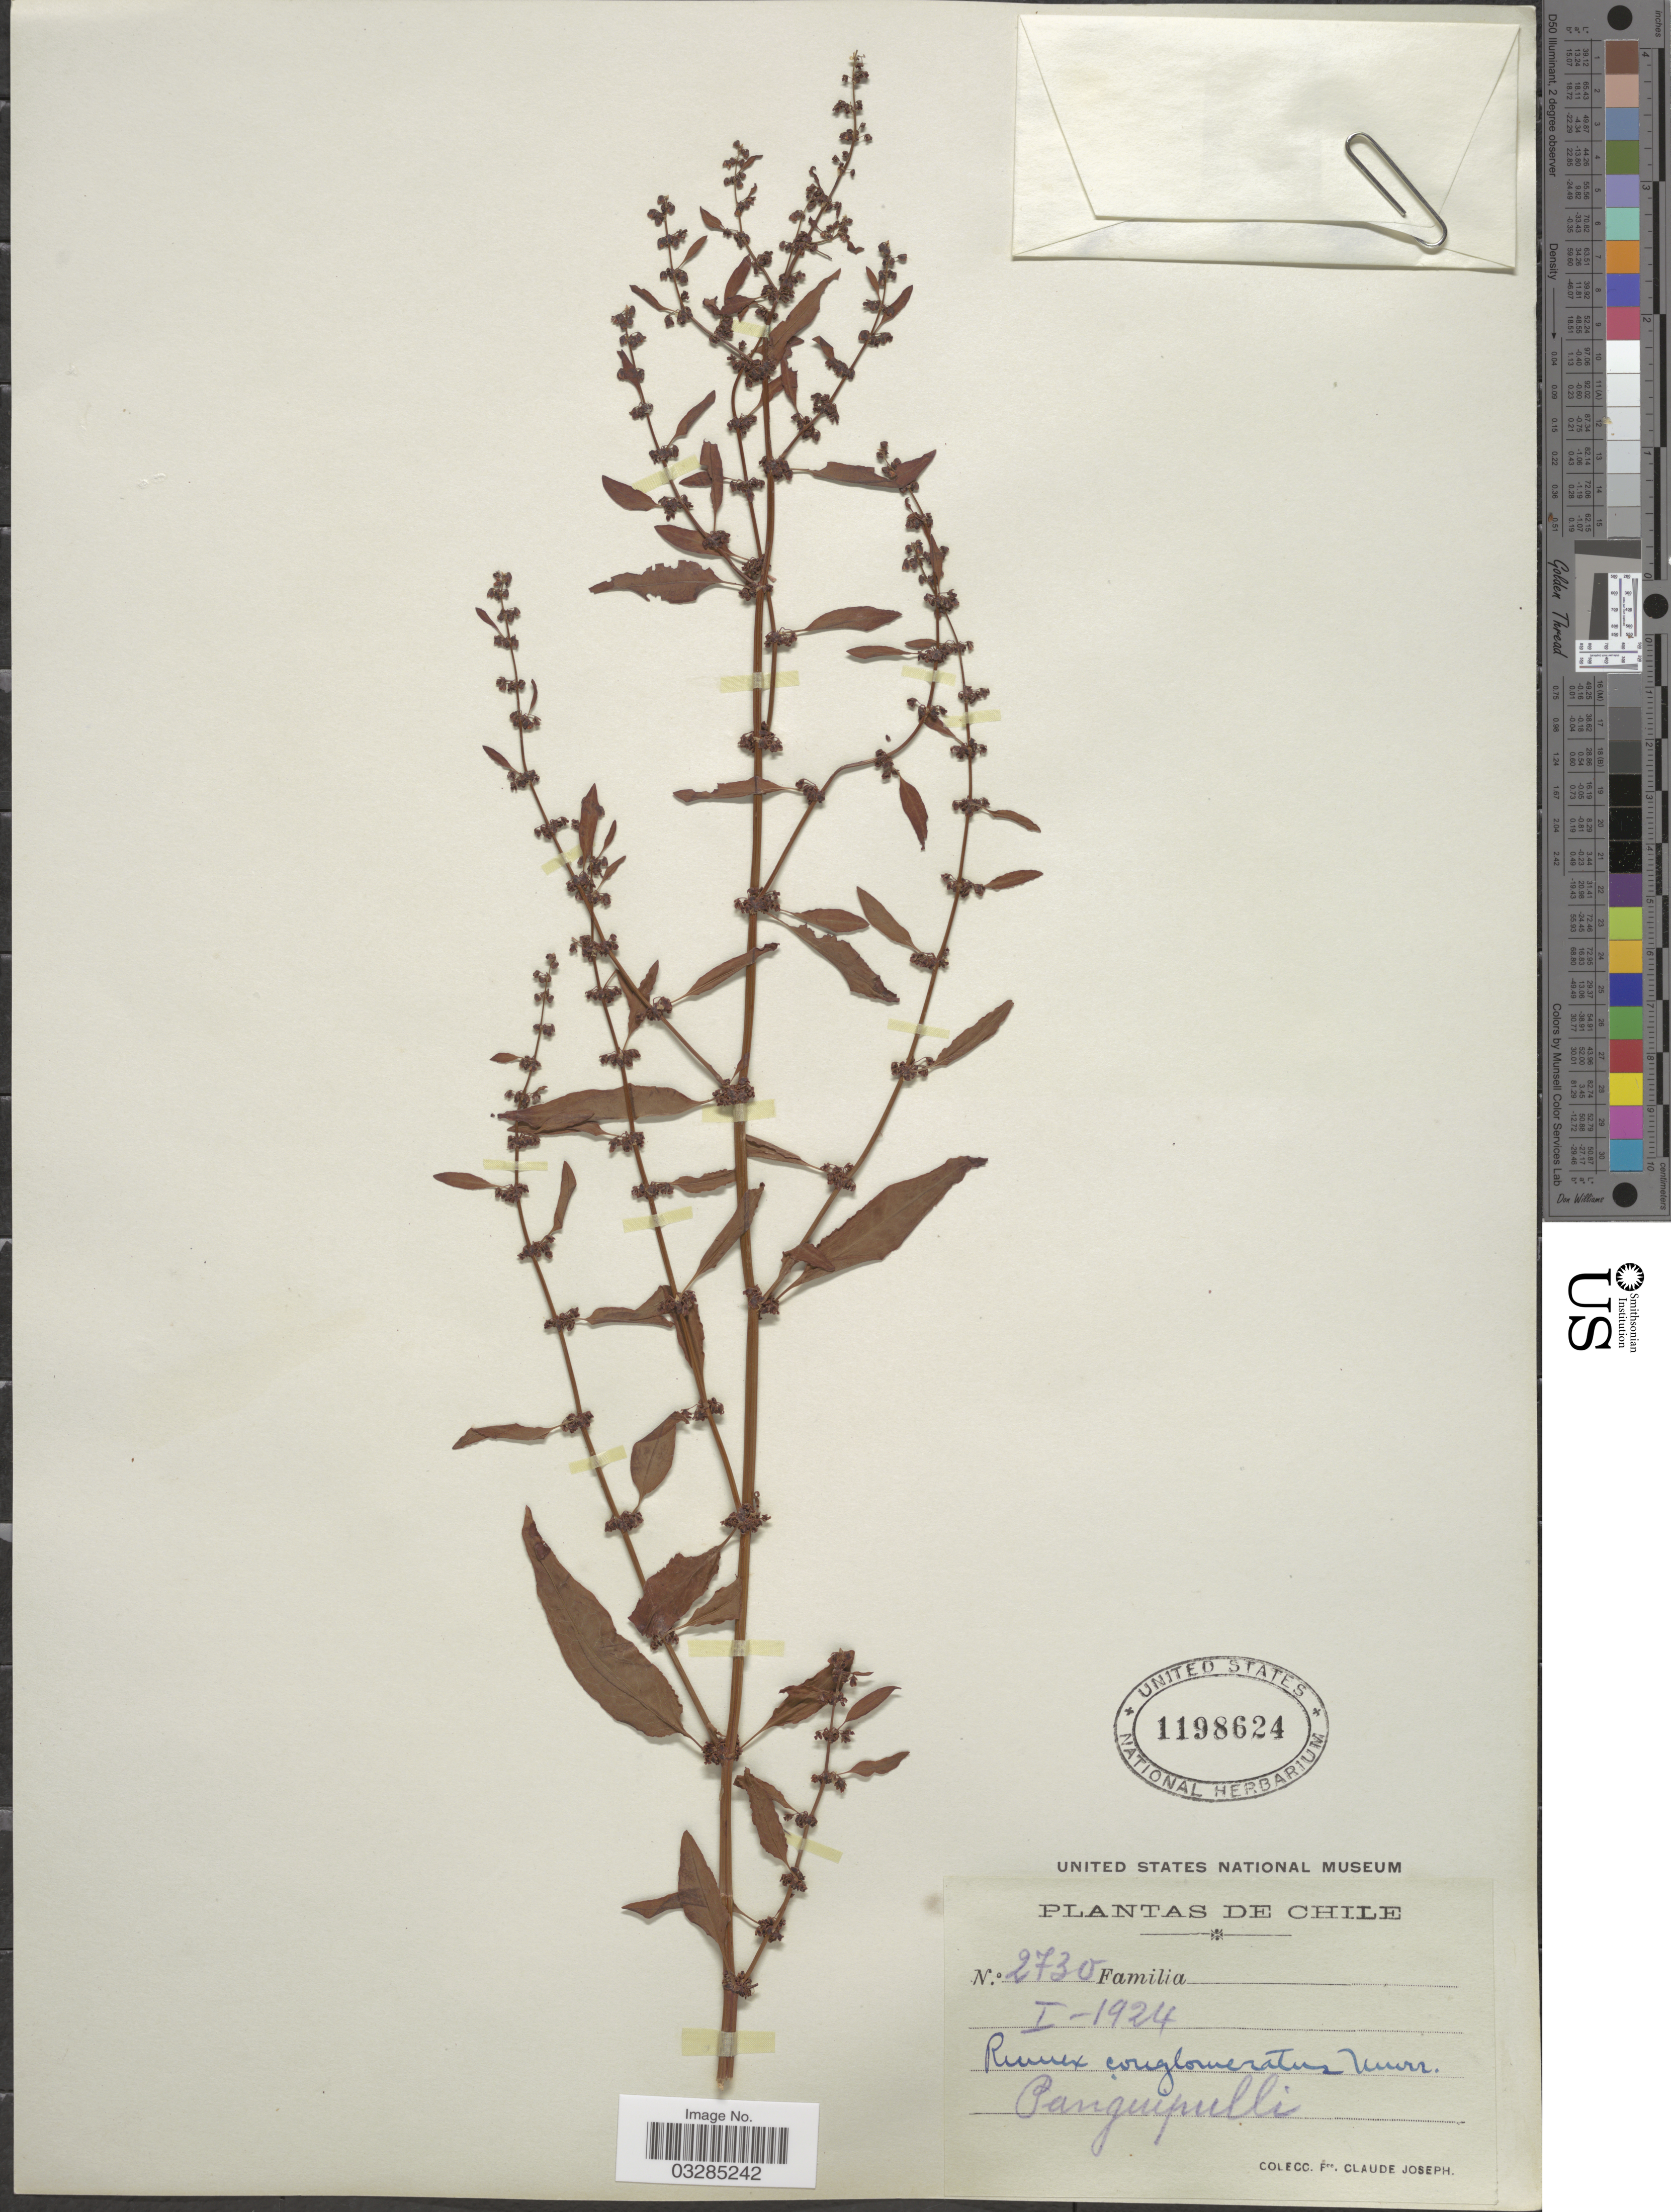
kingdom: Plantae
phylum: Tracheophyta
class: Magnoliopsida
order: Caryophyllales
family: Polygonaceae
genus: Rumex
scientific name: Rumex conglomeratus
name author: Murray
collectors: Bro. Claude-Joseph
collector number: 2730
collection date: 1924-01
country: Chile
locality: Panguipulli.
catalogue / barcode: US 1198624